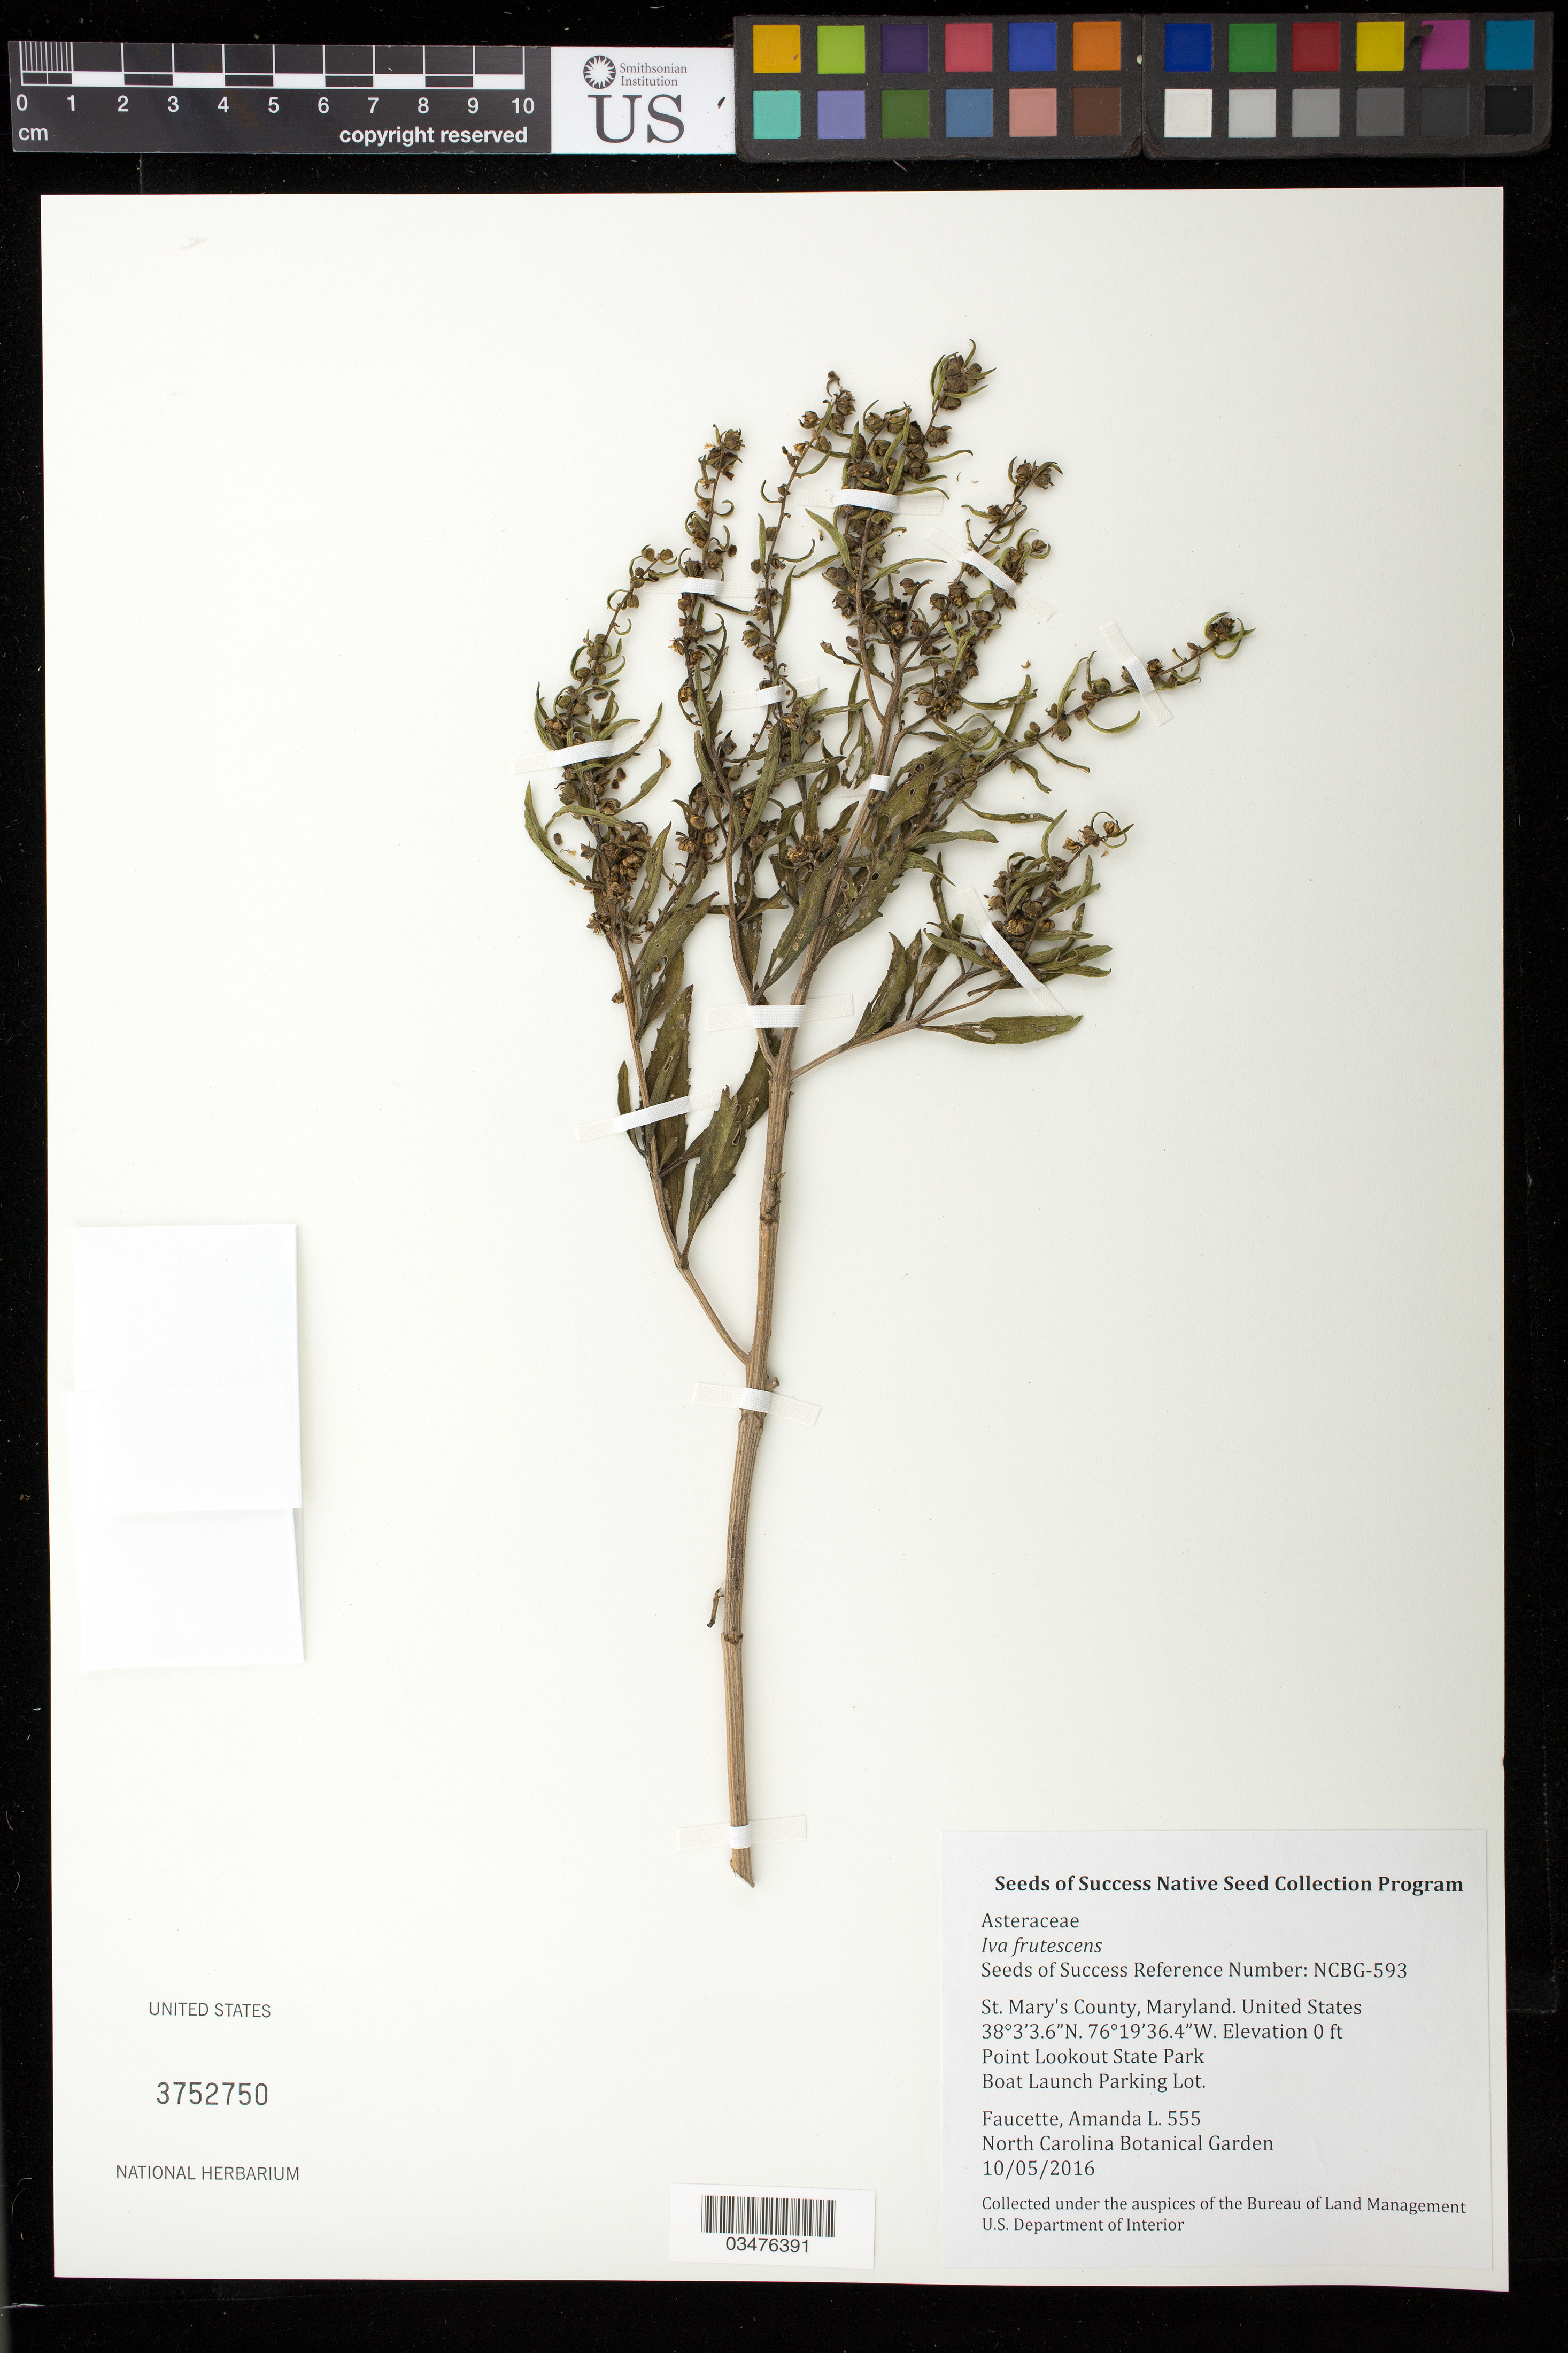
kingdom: Plantae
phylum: Tracheophyta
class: Magnoliopsida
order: Asterales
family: Asteraceae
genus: Iva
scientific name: Iva frutescens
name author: L.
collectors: A. Faucette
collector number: NCBG-593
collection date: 2016-10-05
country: United States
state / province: Maryland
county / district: St. Mary's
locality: Point Lookout State Park, Boat Launch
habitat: Mid-Atlantic High Salt Marsh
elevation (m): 0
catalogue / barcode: US 3752750